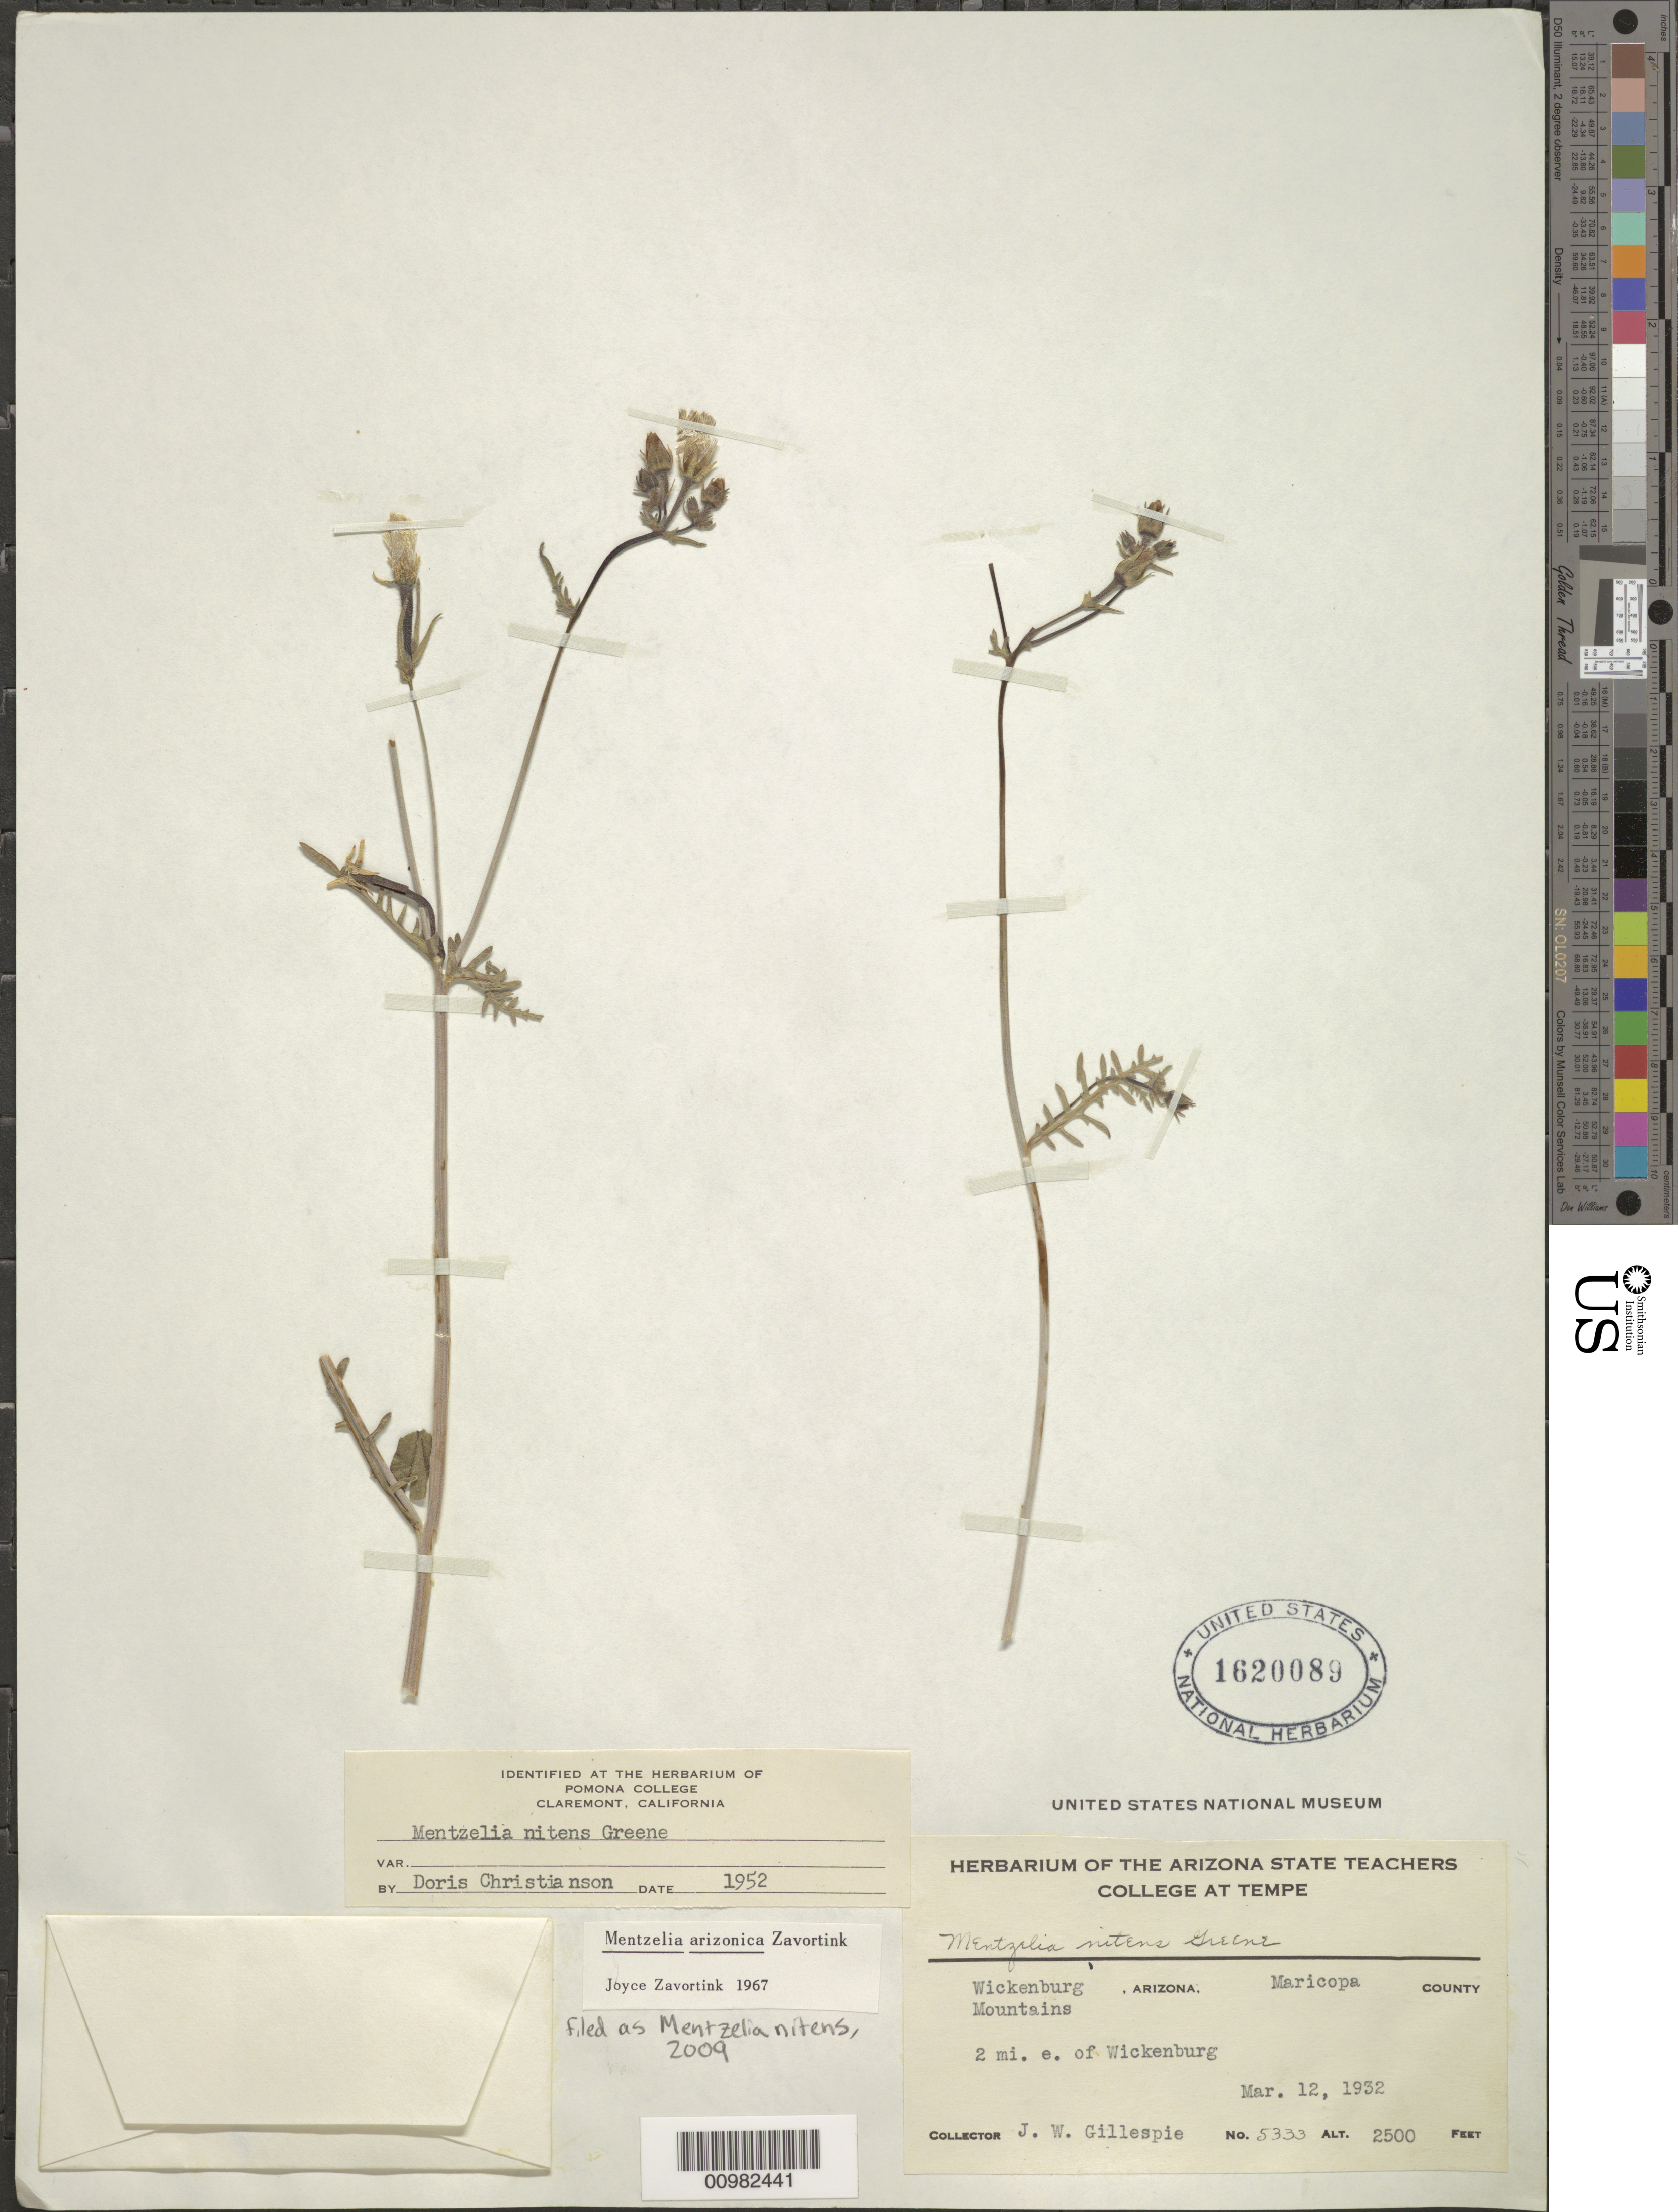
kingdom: Plantae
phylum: Tracheophyta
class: Magnoliopsida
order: Cornales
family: Loasaceae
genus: Mentzelia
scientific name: Mentzelia nitens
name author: Greene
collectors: J. W. Gillespie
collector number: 5333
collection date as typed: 12 Mar 1932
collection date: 1932-03-12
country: United States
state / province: Arizona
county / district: Maricopa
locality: Wickenburg Mts.; 2 mi. E. of Wickenburg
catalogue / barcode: US 1620089